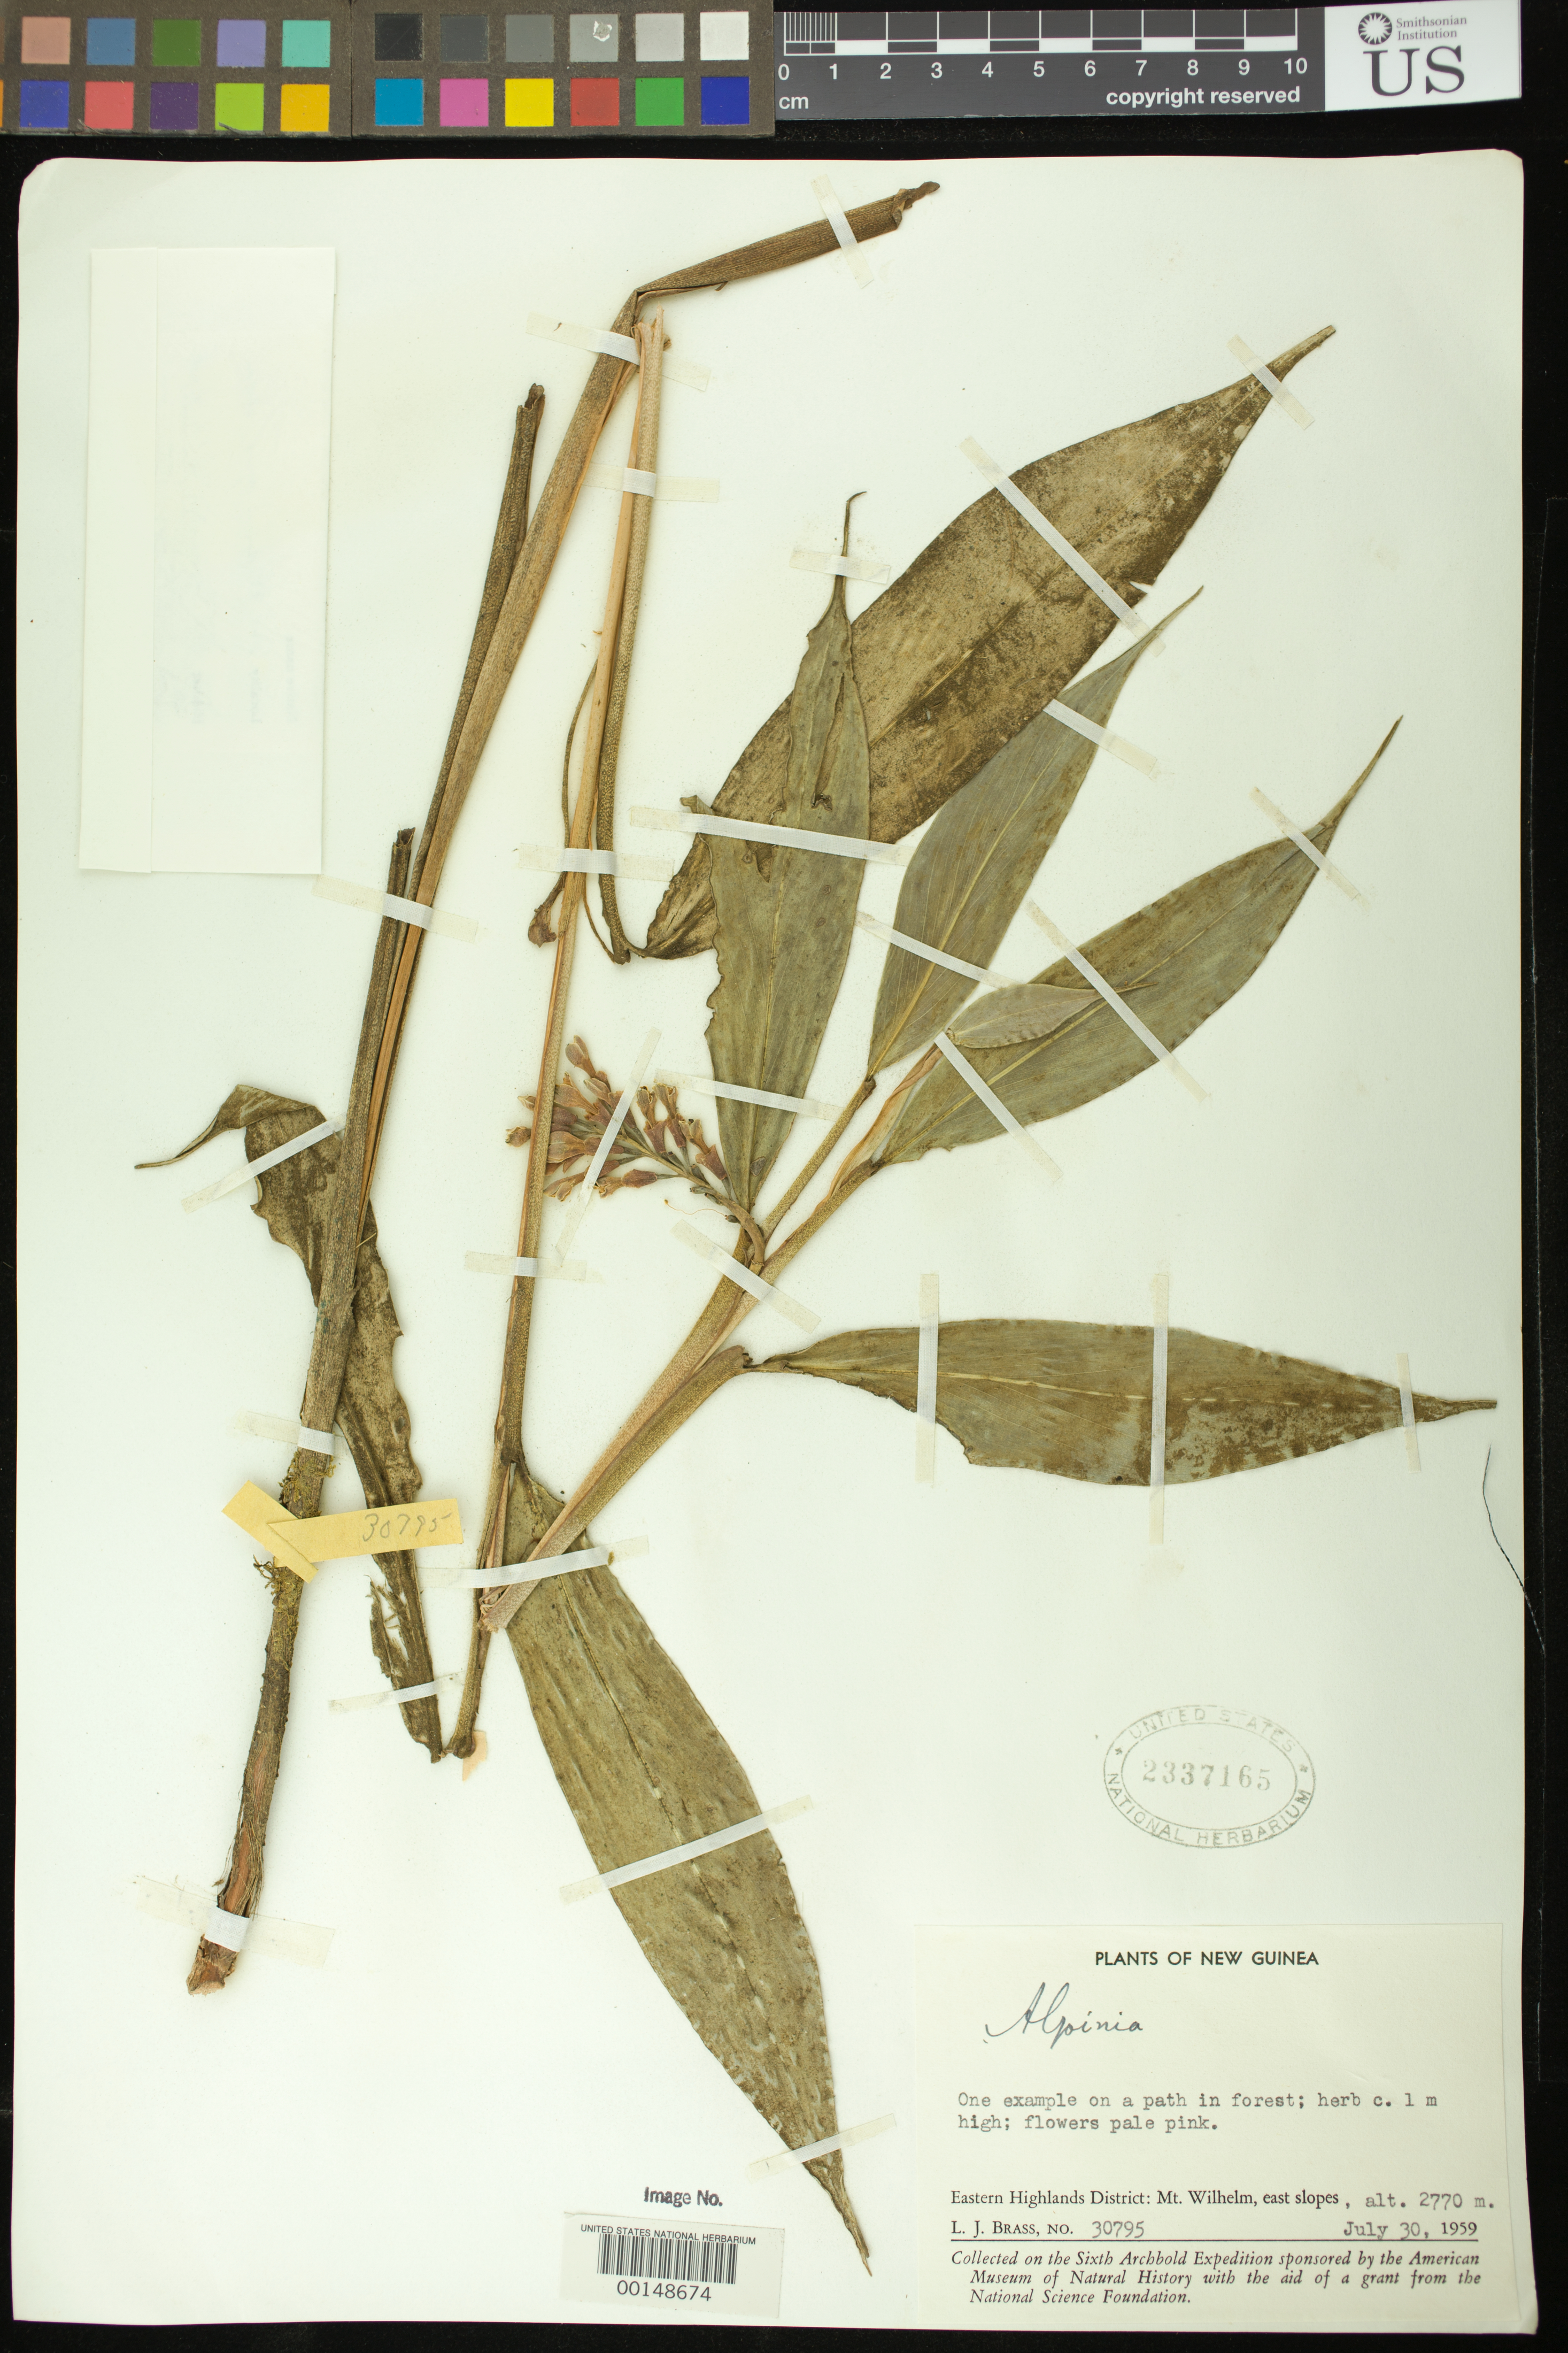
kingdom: Plantae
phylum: Tracheophyta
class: Liliopsida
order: Zingiberales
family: Zingiberaceae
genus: Alpinia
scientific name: Alpinia sp.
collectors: L. J. Brass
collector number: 30795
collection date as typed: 30 Jul 1959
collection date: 1959-07-30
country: Papua New Guinea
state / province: Eastern Highlands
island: New Guinea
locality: Mt. wilhelm, east slopes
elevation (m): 2770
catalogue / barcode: US 2337165